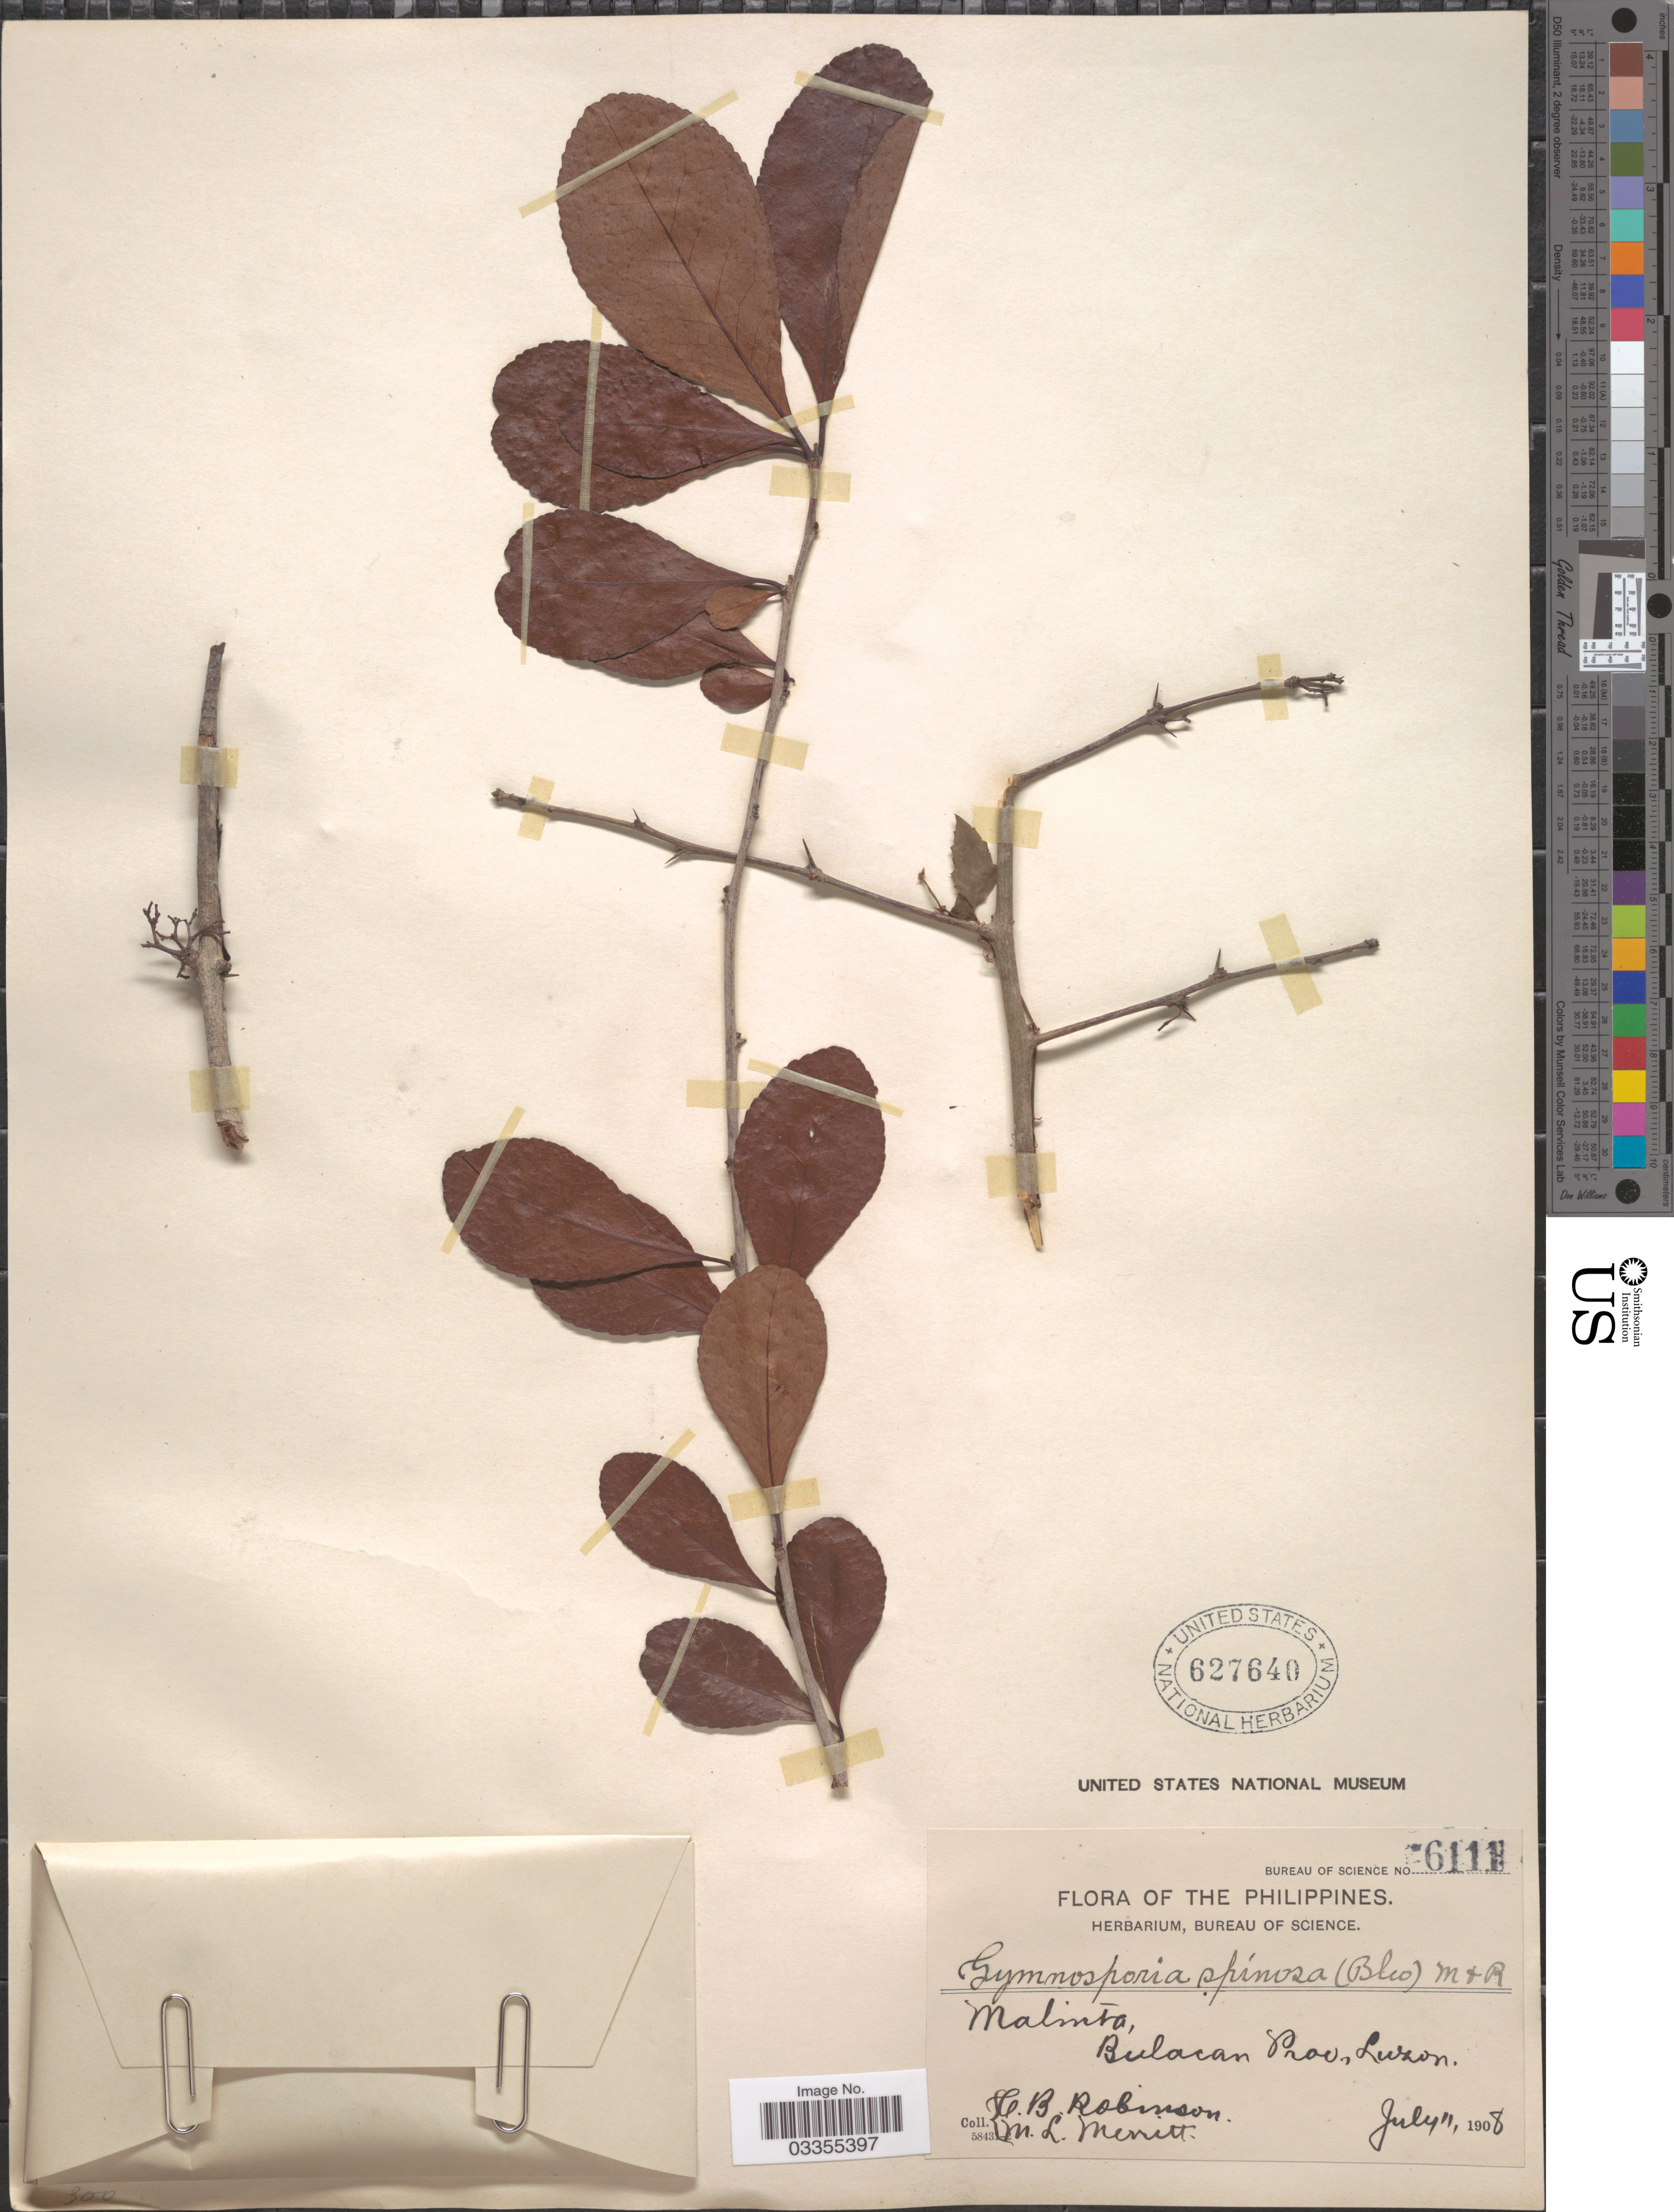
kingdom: Plantae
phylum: Tracheophyta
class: Magnoliopsida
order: Celastrales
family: Celastraceae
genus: Gymnosporia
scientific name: Gymnosporia spinosa var. spinosa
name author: (Blanco) Merr. & Rolfe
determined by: Strong, Mark T., (BOT), Smithsonian Institution - National Museum of Natural History (UNITED STATES)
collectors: C. Robinson & M. L. Merritt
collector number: Bureau of Science 6111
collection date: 1908-07-11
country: Philippines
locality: Malinta, Bulacan Prov., Luzon.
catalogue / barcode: US 627640